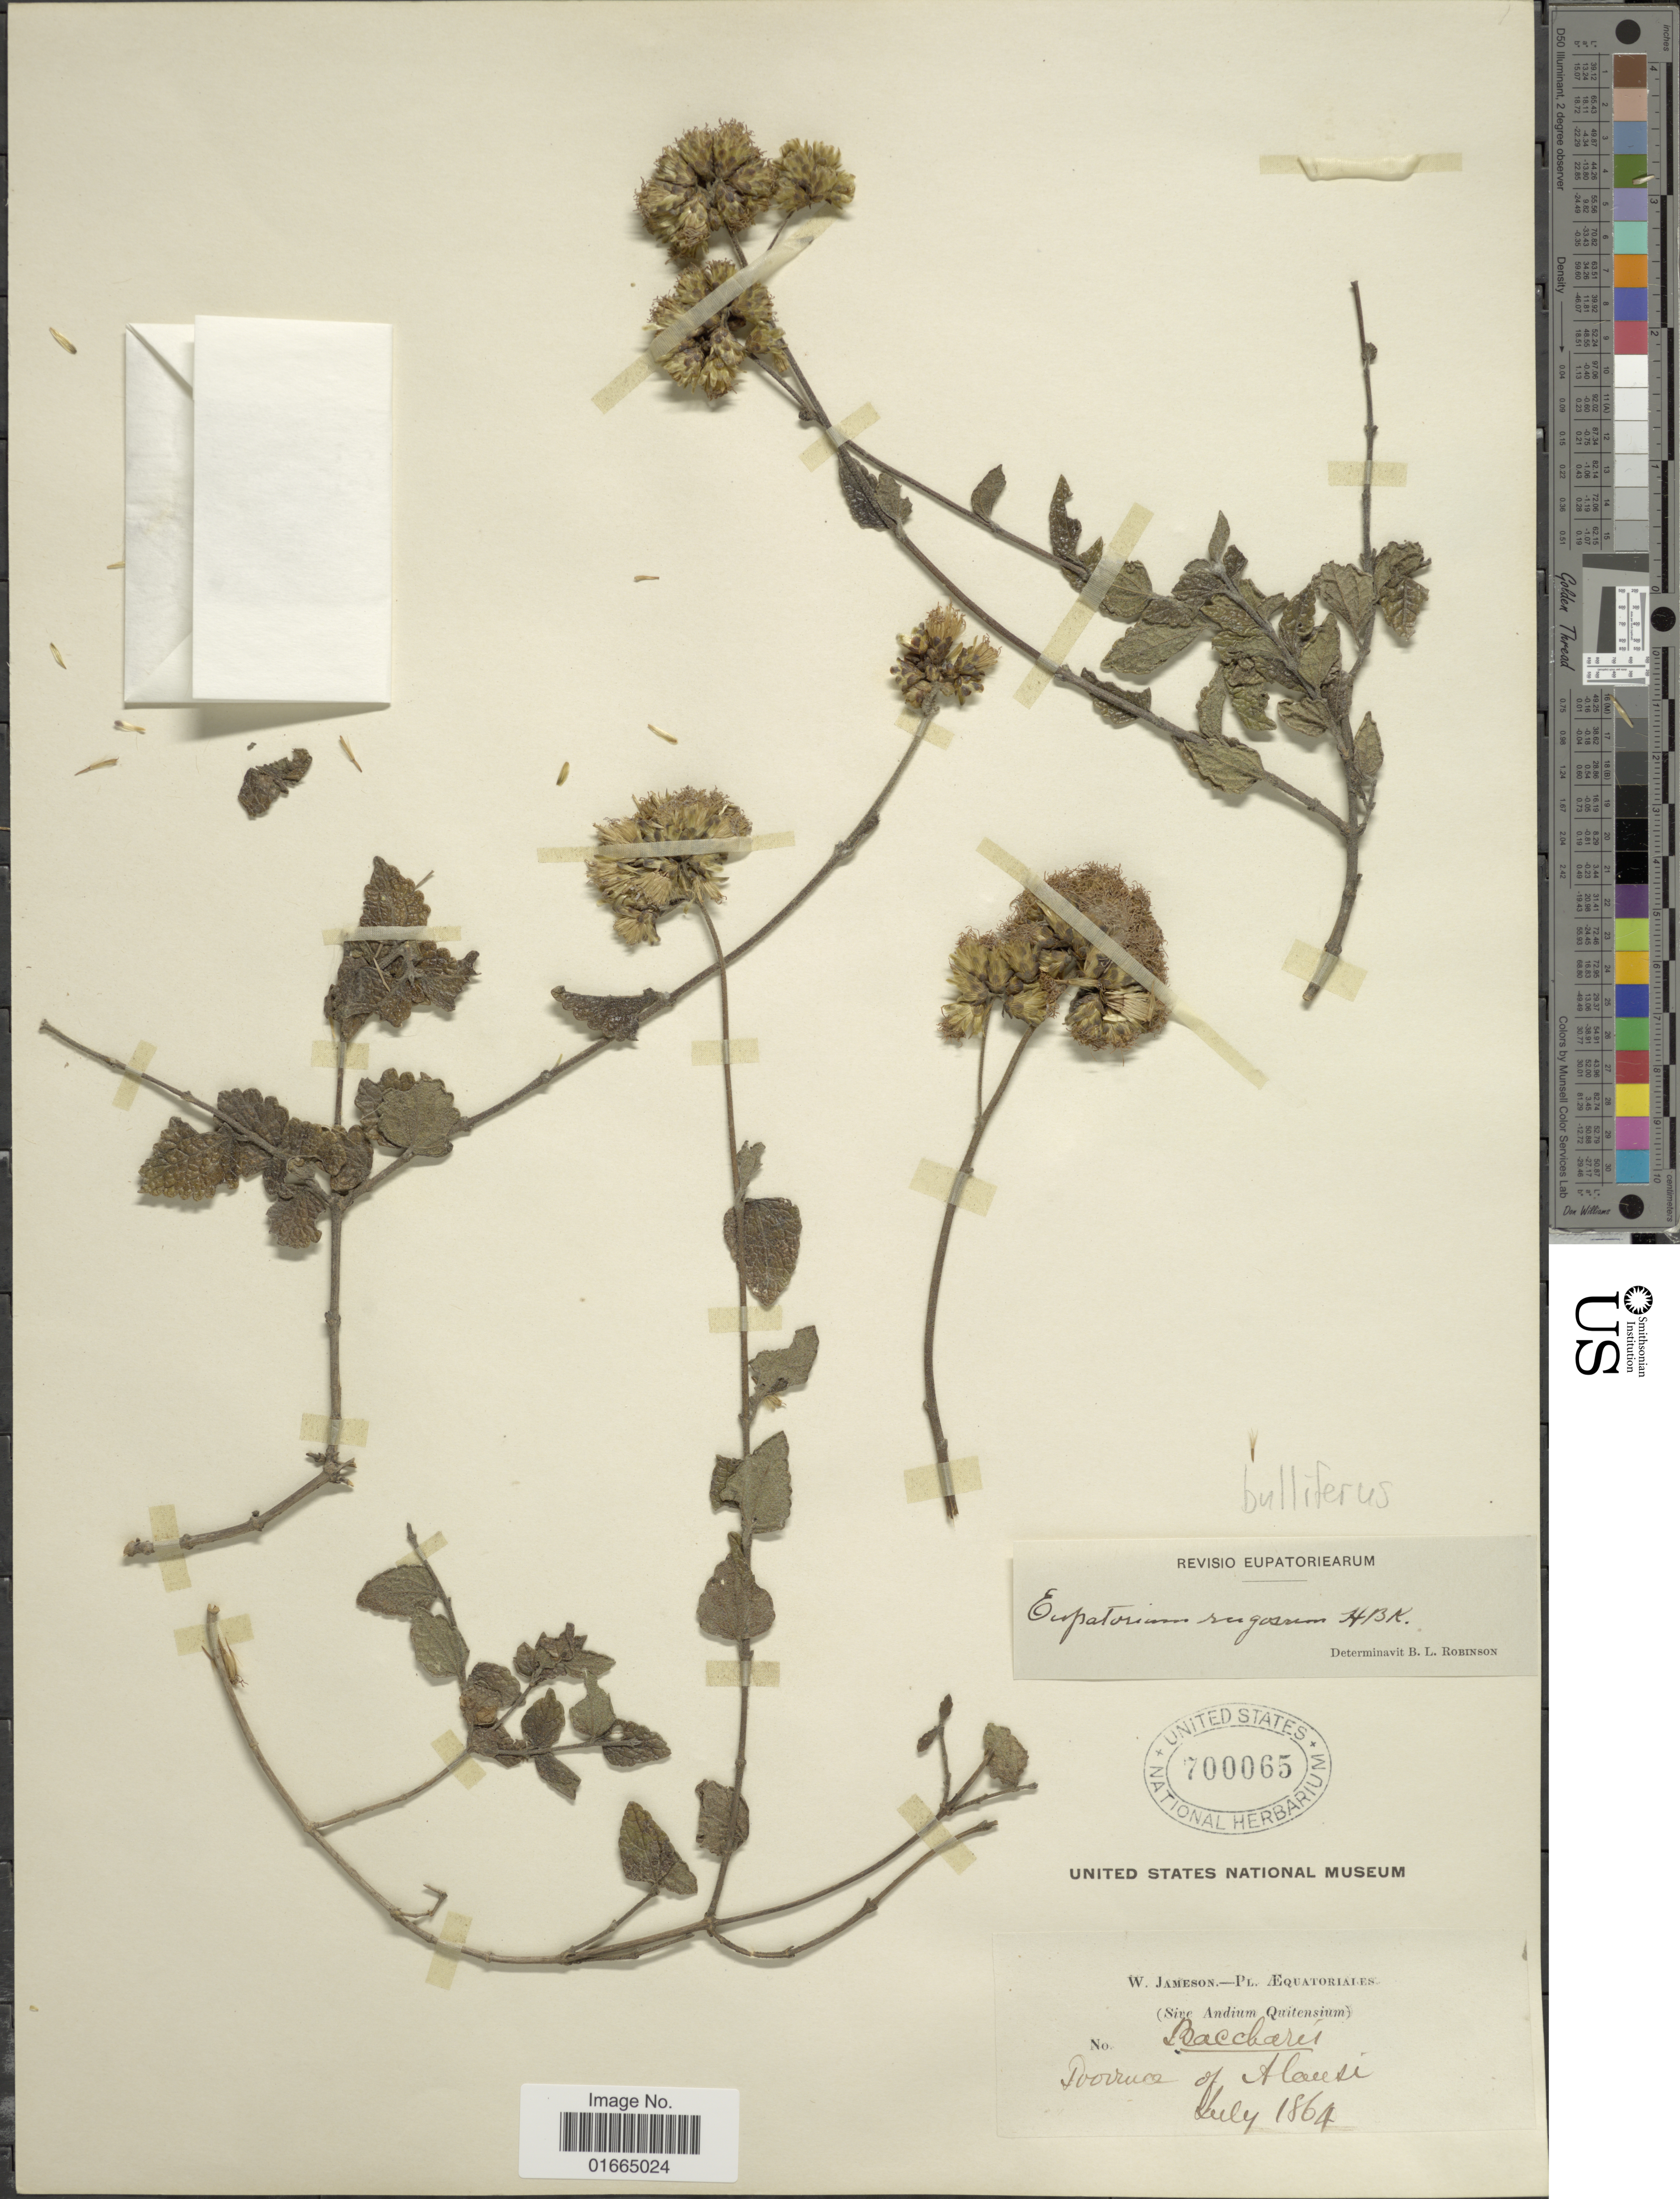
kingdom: Plantae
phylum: Tracheophyta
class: Magnoliopsida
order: Asterales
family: Asteraceae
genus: Cronquistianthus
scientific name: Cronquistianthus bulliferus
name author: (S.F. Blake) R.M. King & H. Rob.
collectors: W. Jameson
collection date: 1864-07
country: Ecuador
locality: Province of Alausi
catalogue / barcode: US 700065